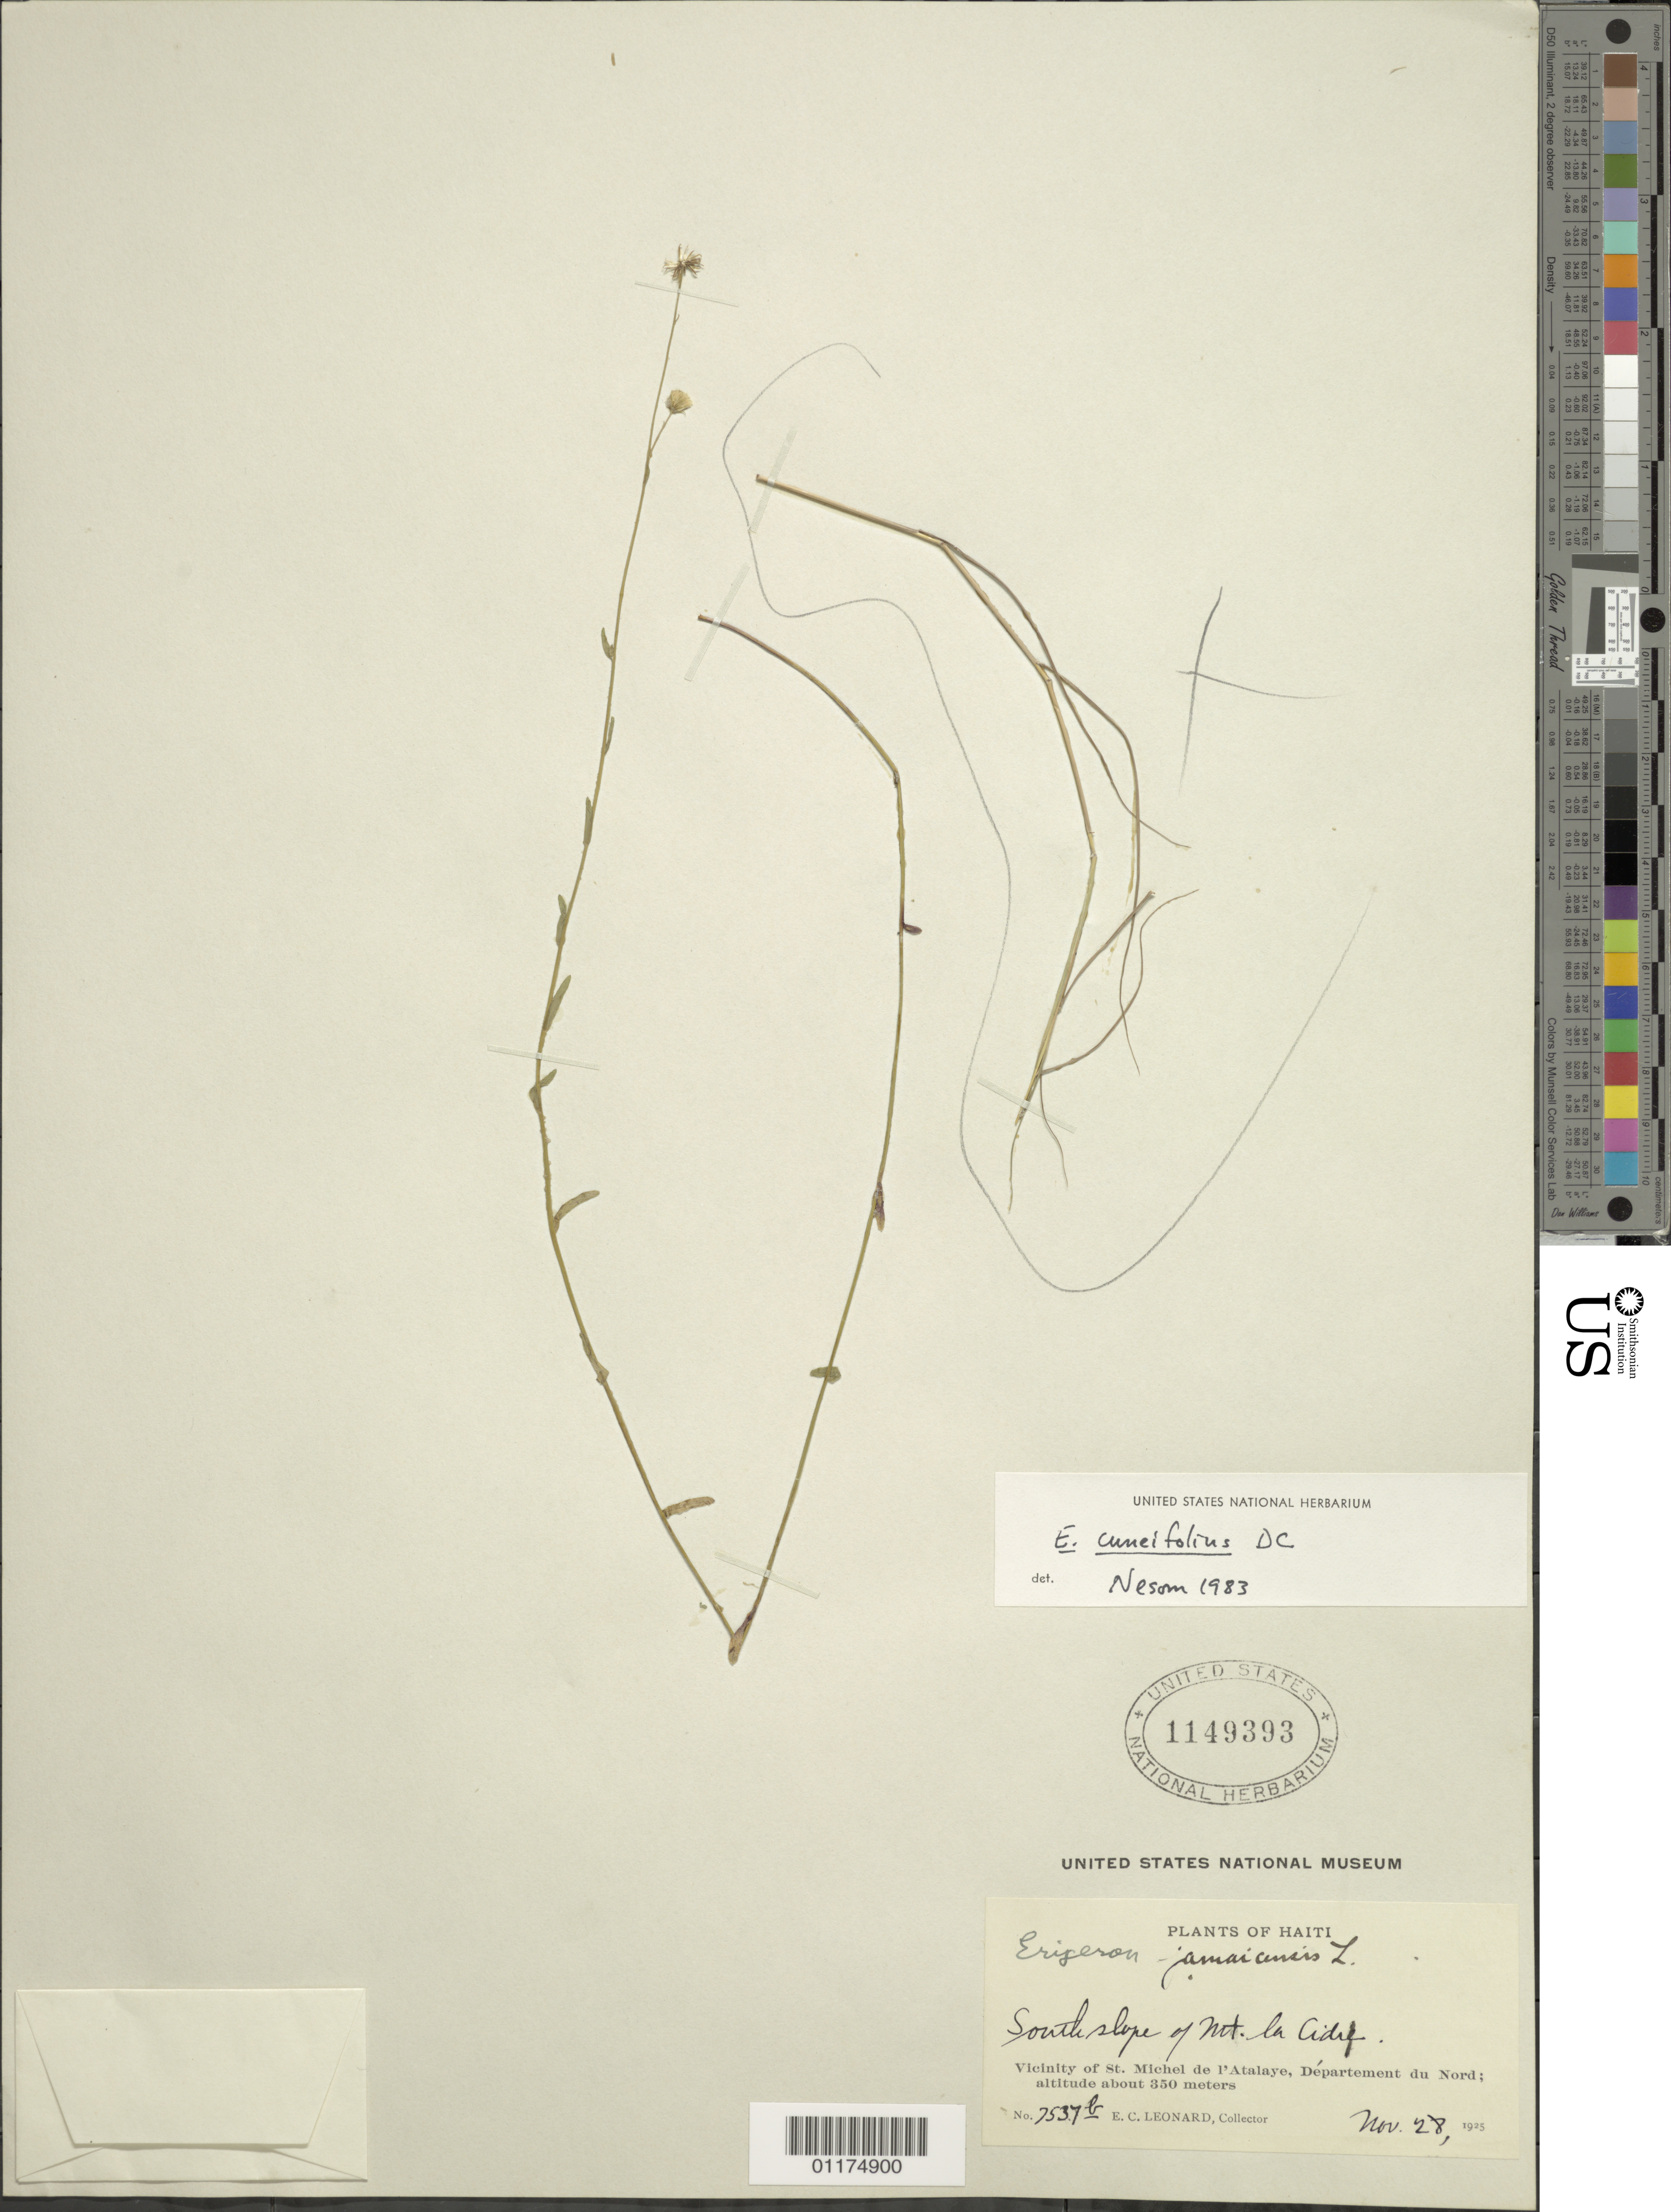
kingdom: Plantae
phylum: Tracheophyta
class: Magnoliopsida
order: Asterales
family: Asteraceae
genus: Erigeron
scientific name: Erigeron cuneifolius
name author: DC.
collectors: E. C. Leonard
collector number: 7537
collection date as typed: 28 Nov 1925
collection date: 1925-11-28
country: Haiti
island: Hispaniola I.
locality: vicinity of St. Michel de l'Atalaye, Departement du Nord; South slope of Mt. la Cidre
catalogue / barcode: US 1149393